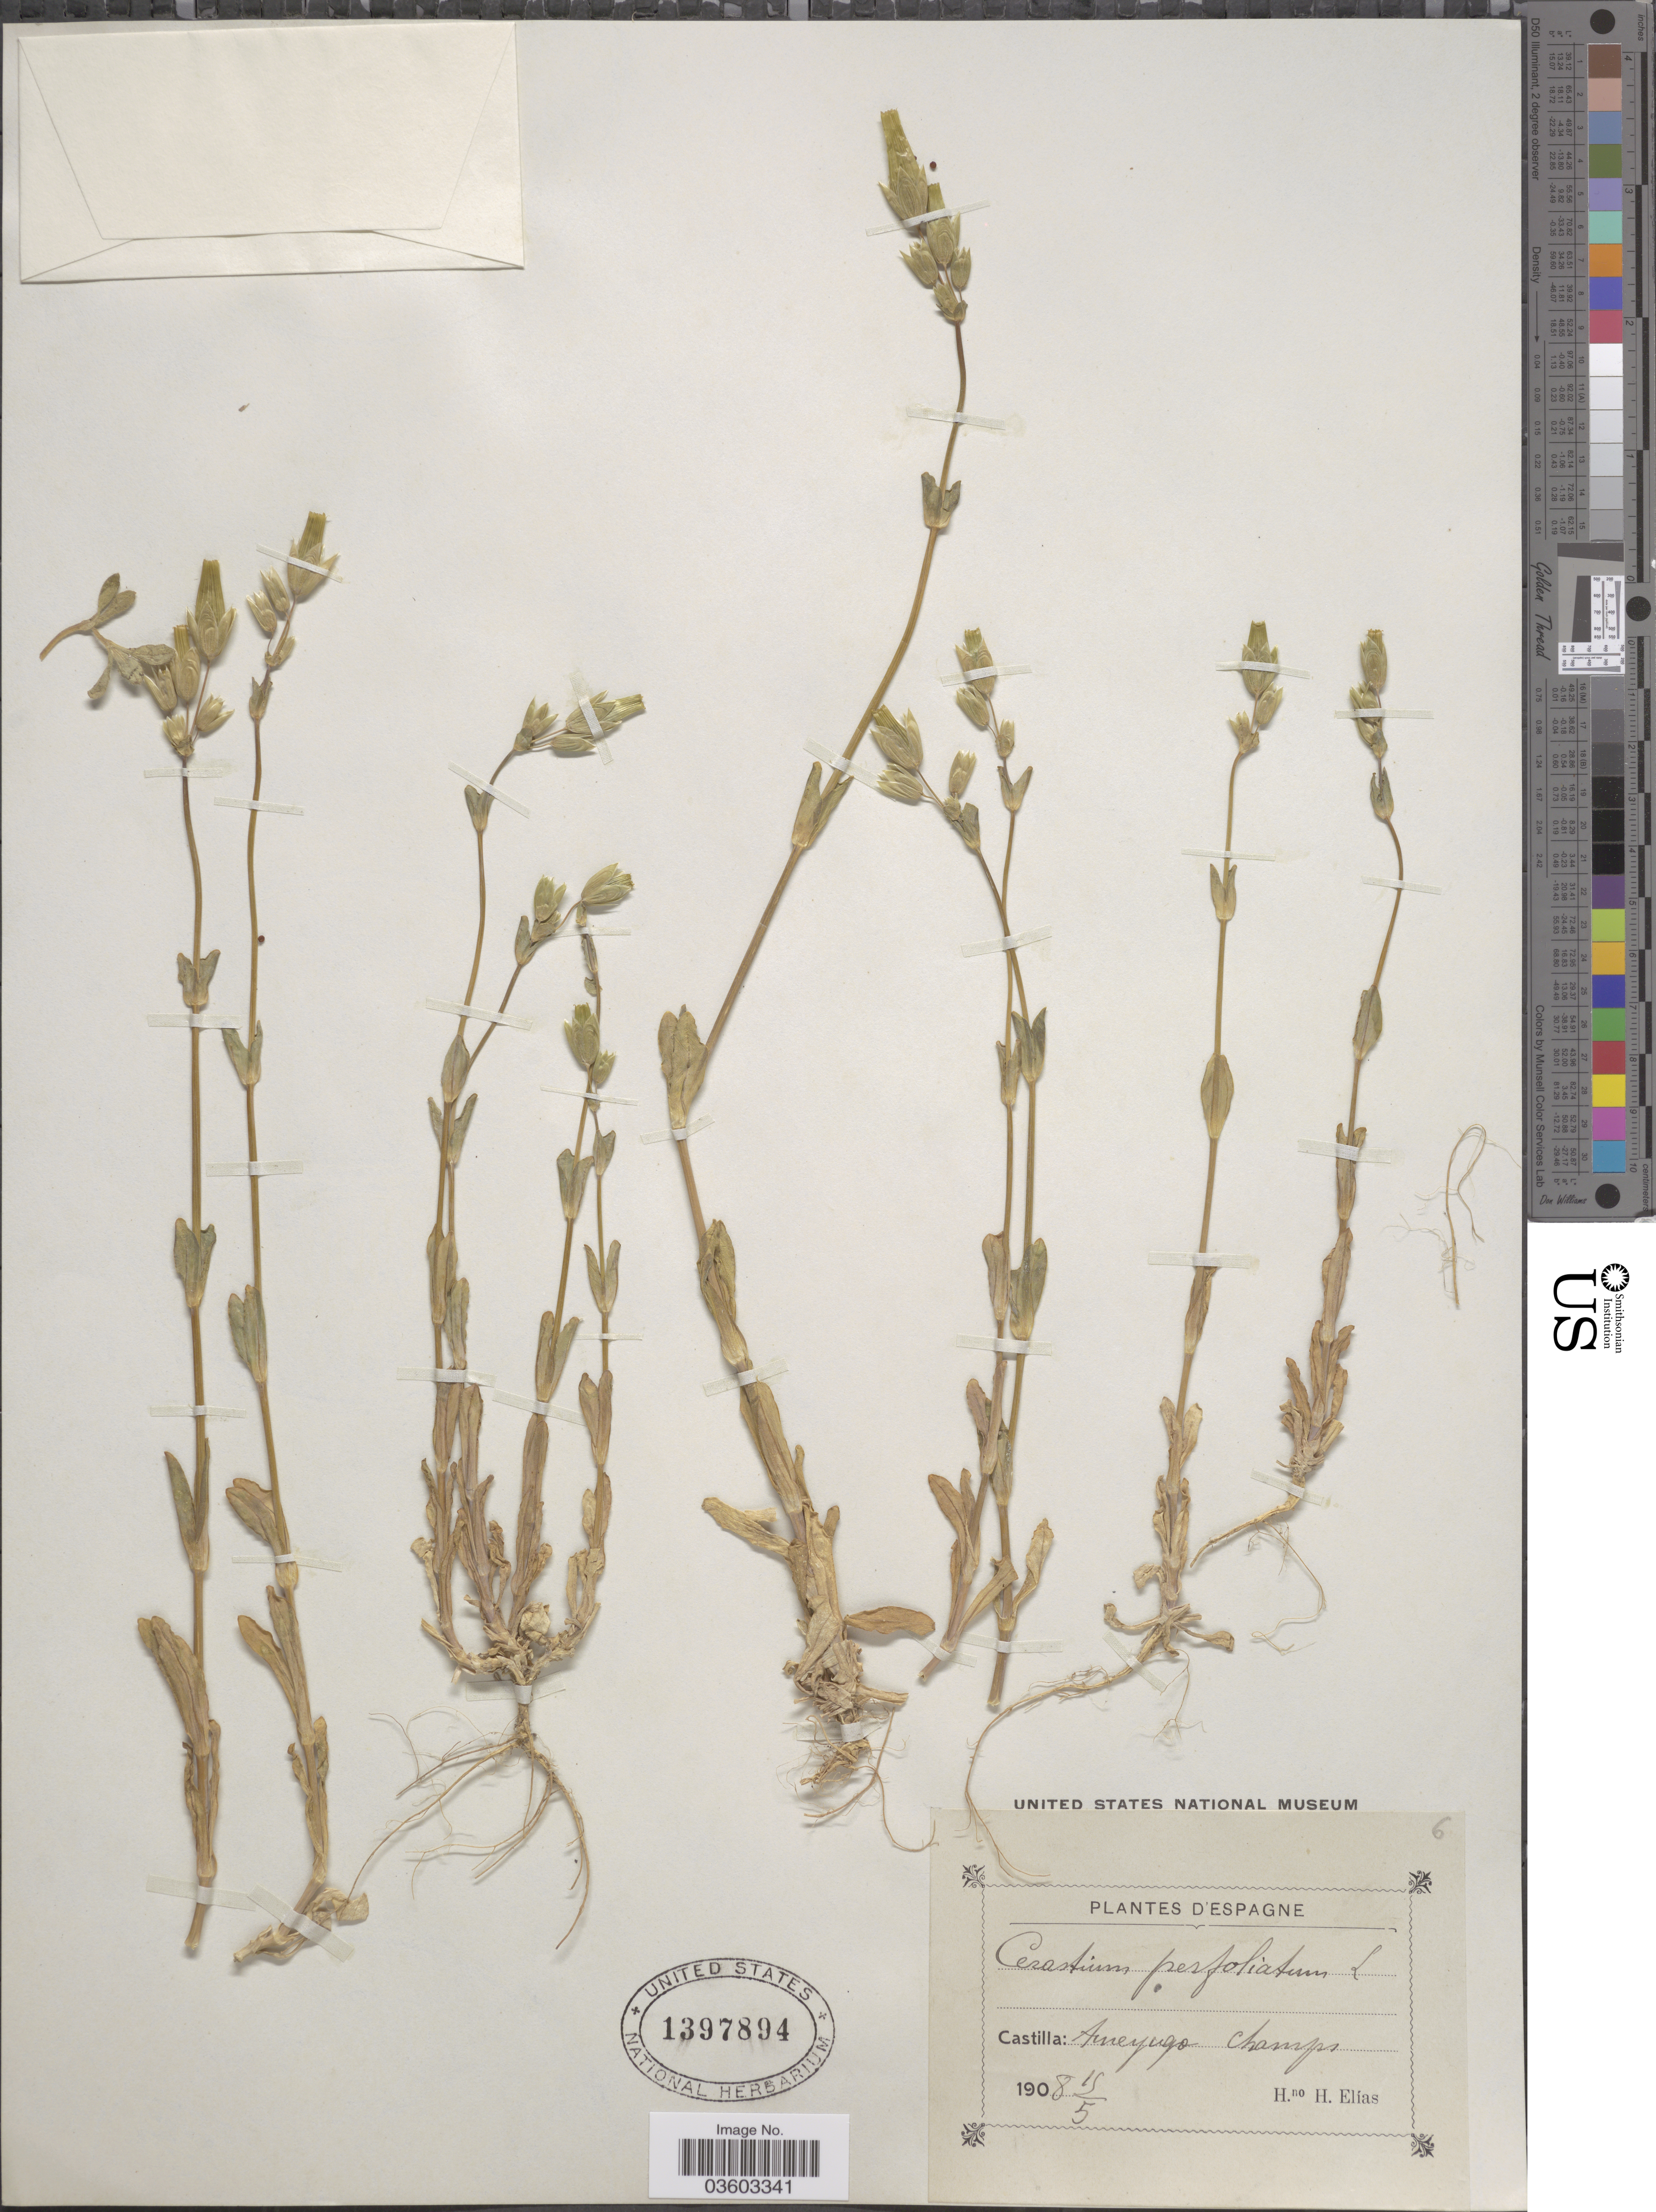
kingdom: Plantae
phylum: Tracheophyta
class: Magnoliopsida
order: Caryophyllales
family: Caryophyllaceae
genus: Cerastium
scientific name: Cerastium perfoliatum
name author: L.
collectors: H. Elias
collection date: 1908-05-19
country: Spain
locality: Castilla: Ameyugo champs.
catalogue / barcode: US 1397894